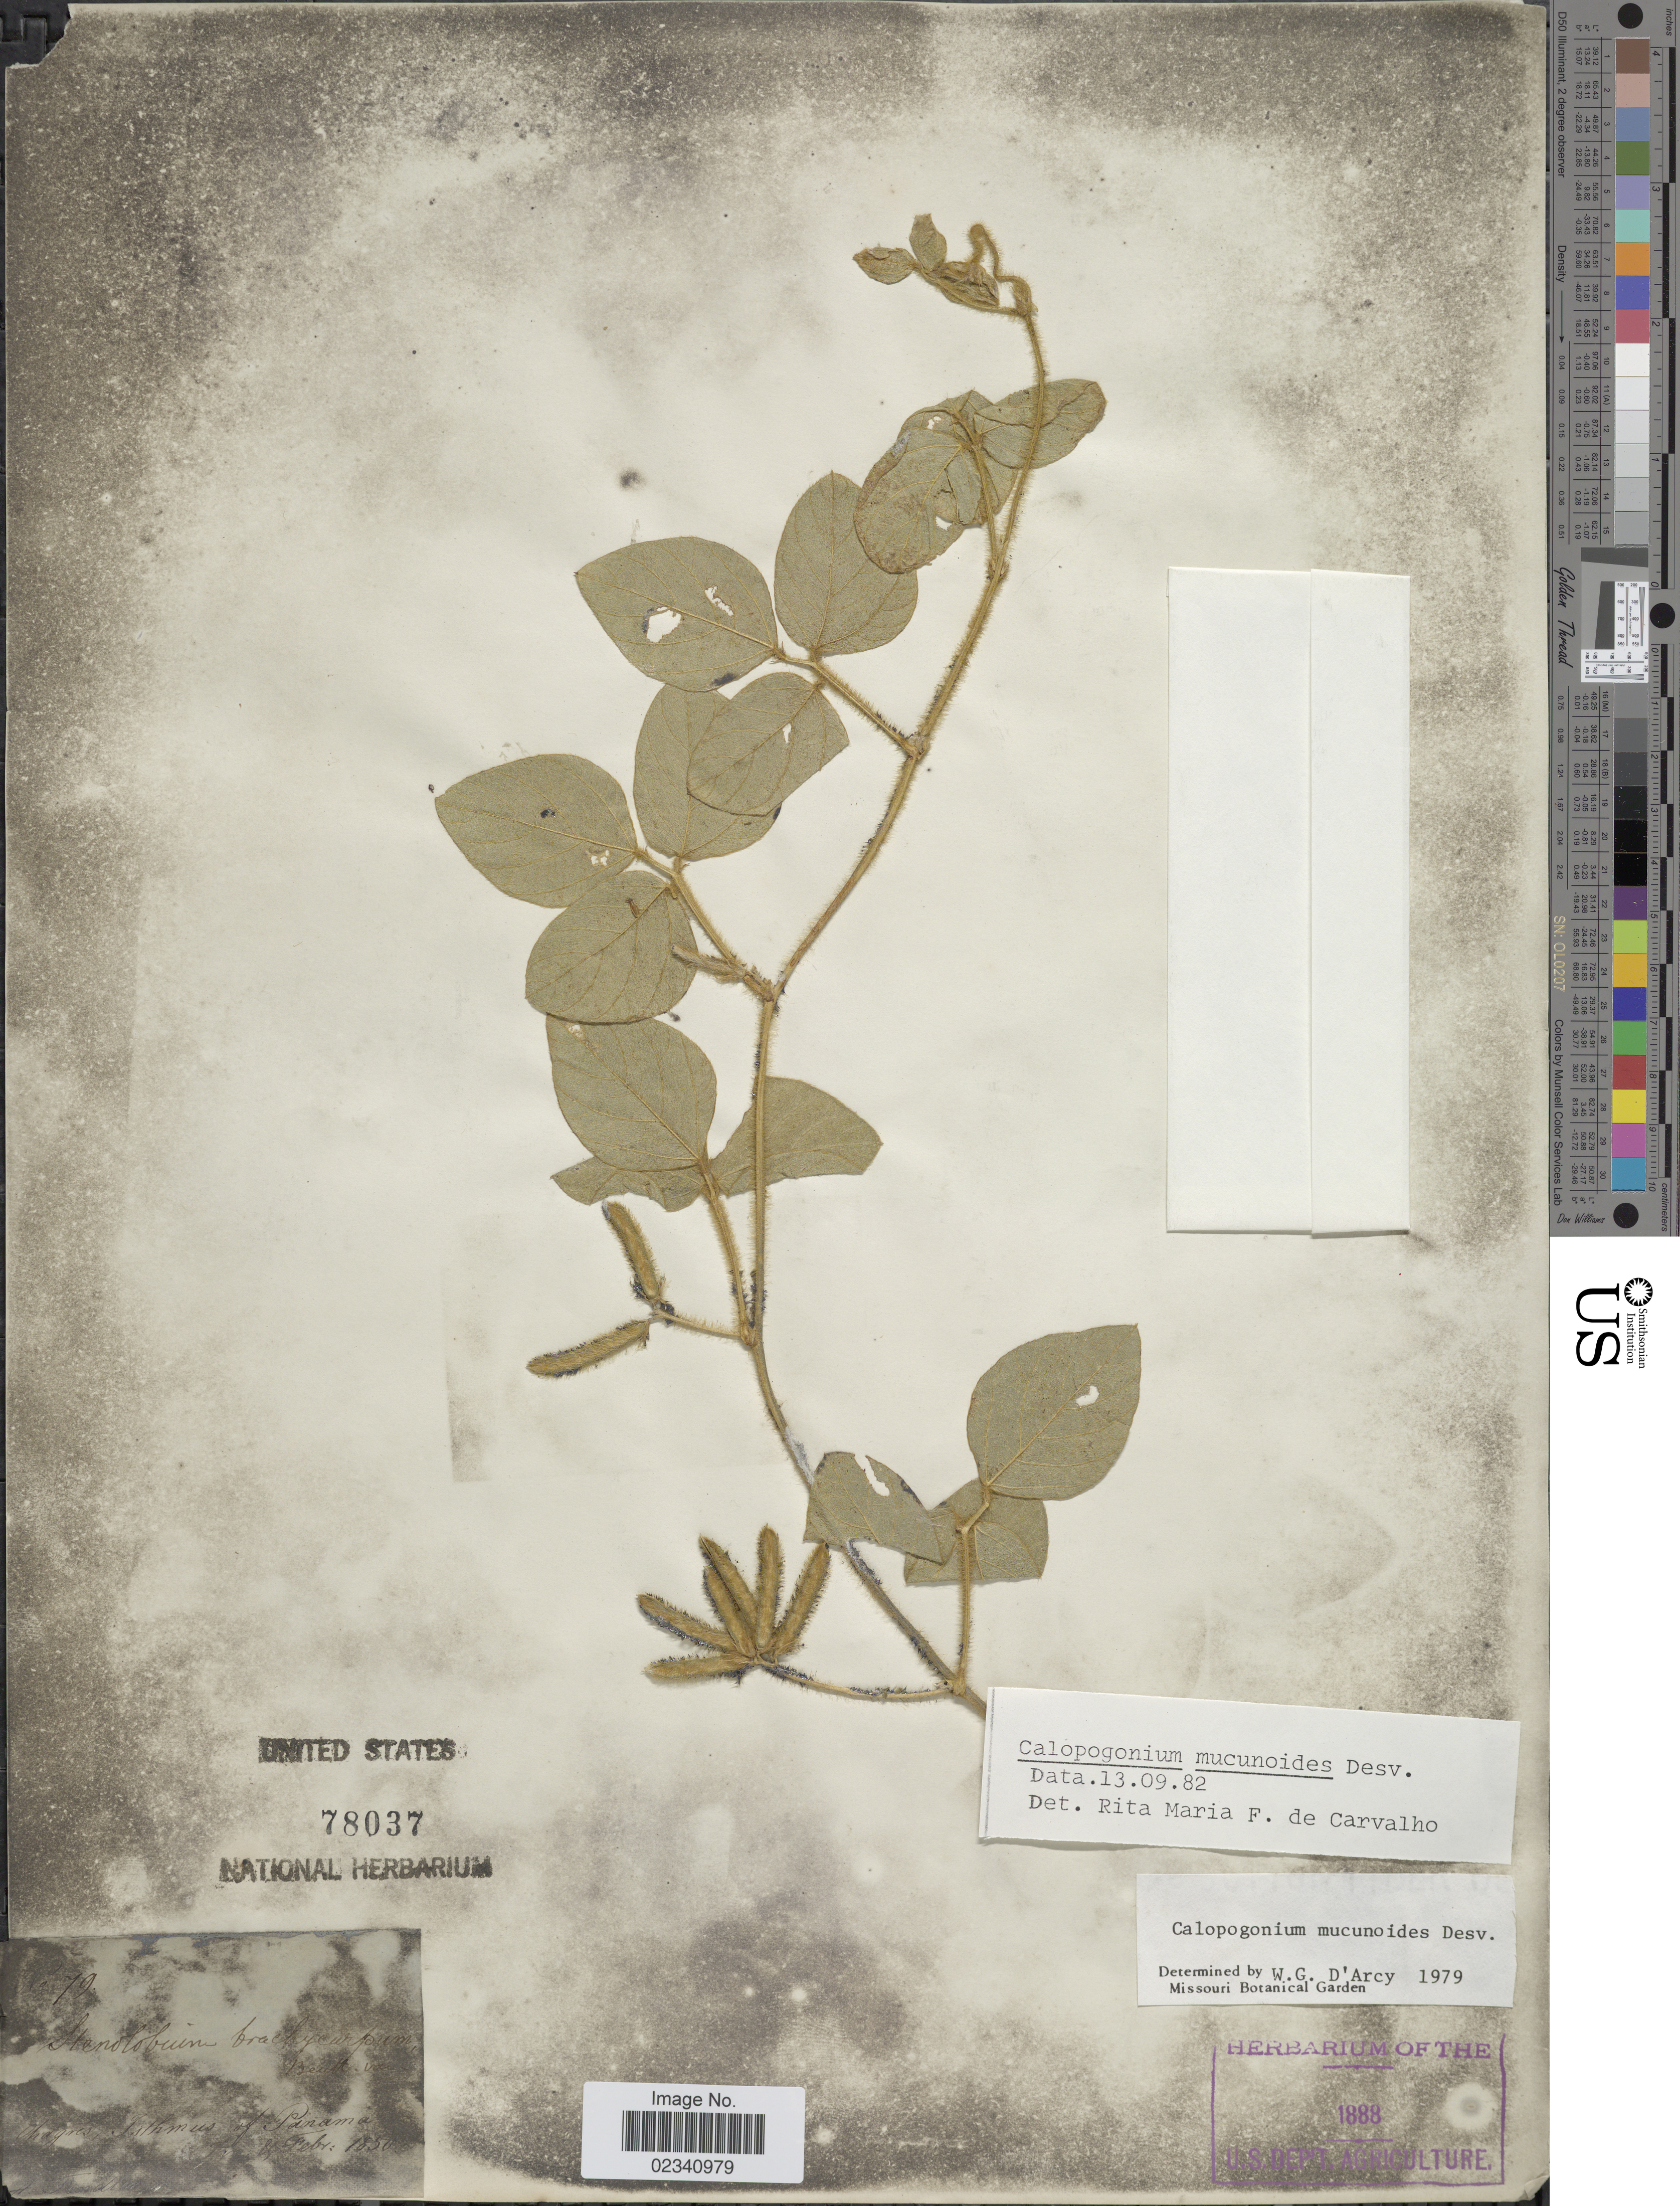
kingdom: Plantae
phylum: Tracheophyta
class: Magnoliopsida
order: Fabales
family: Fabaceae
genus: Calopogonium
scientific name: Calopogonium mucunoides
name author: Desv.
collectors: A. Fendler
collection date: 1850-02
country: Panama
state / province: Panamá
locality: Chagres, Isthmus of Panama.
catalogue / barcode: US 78037